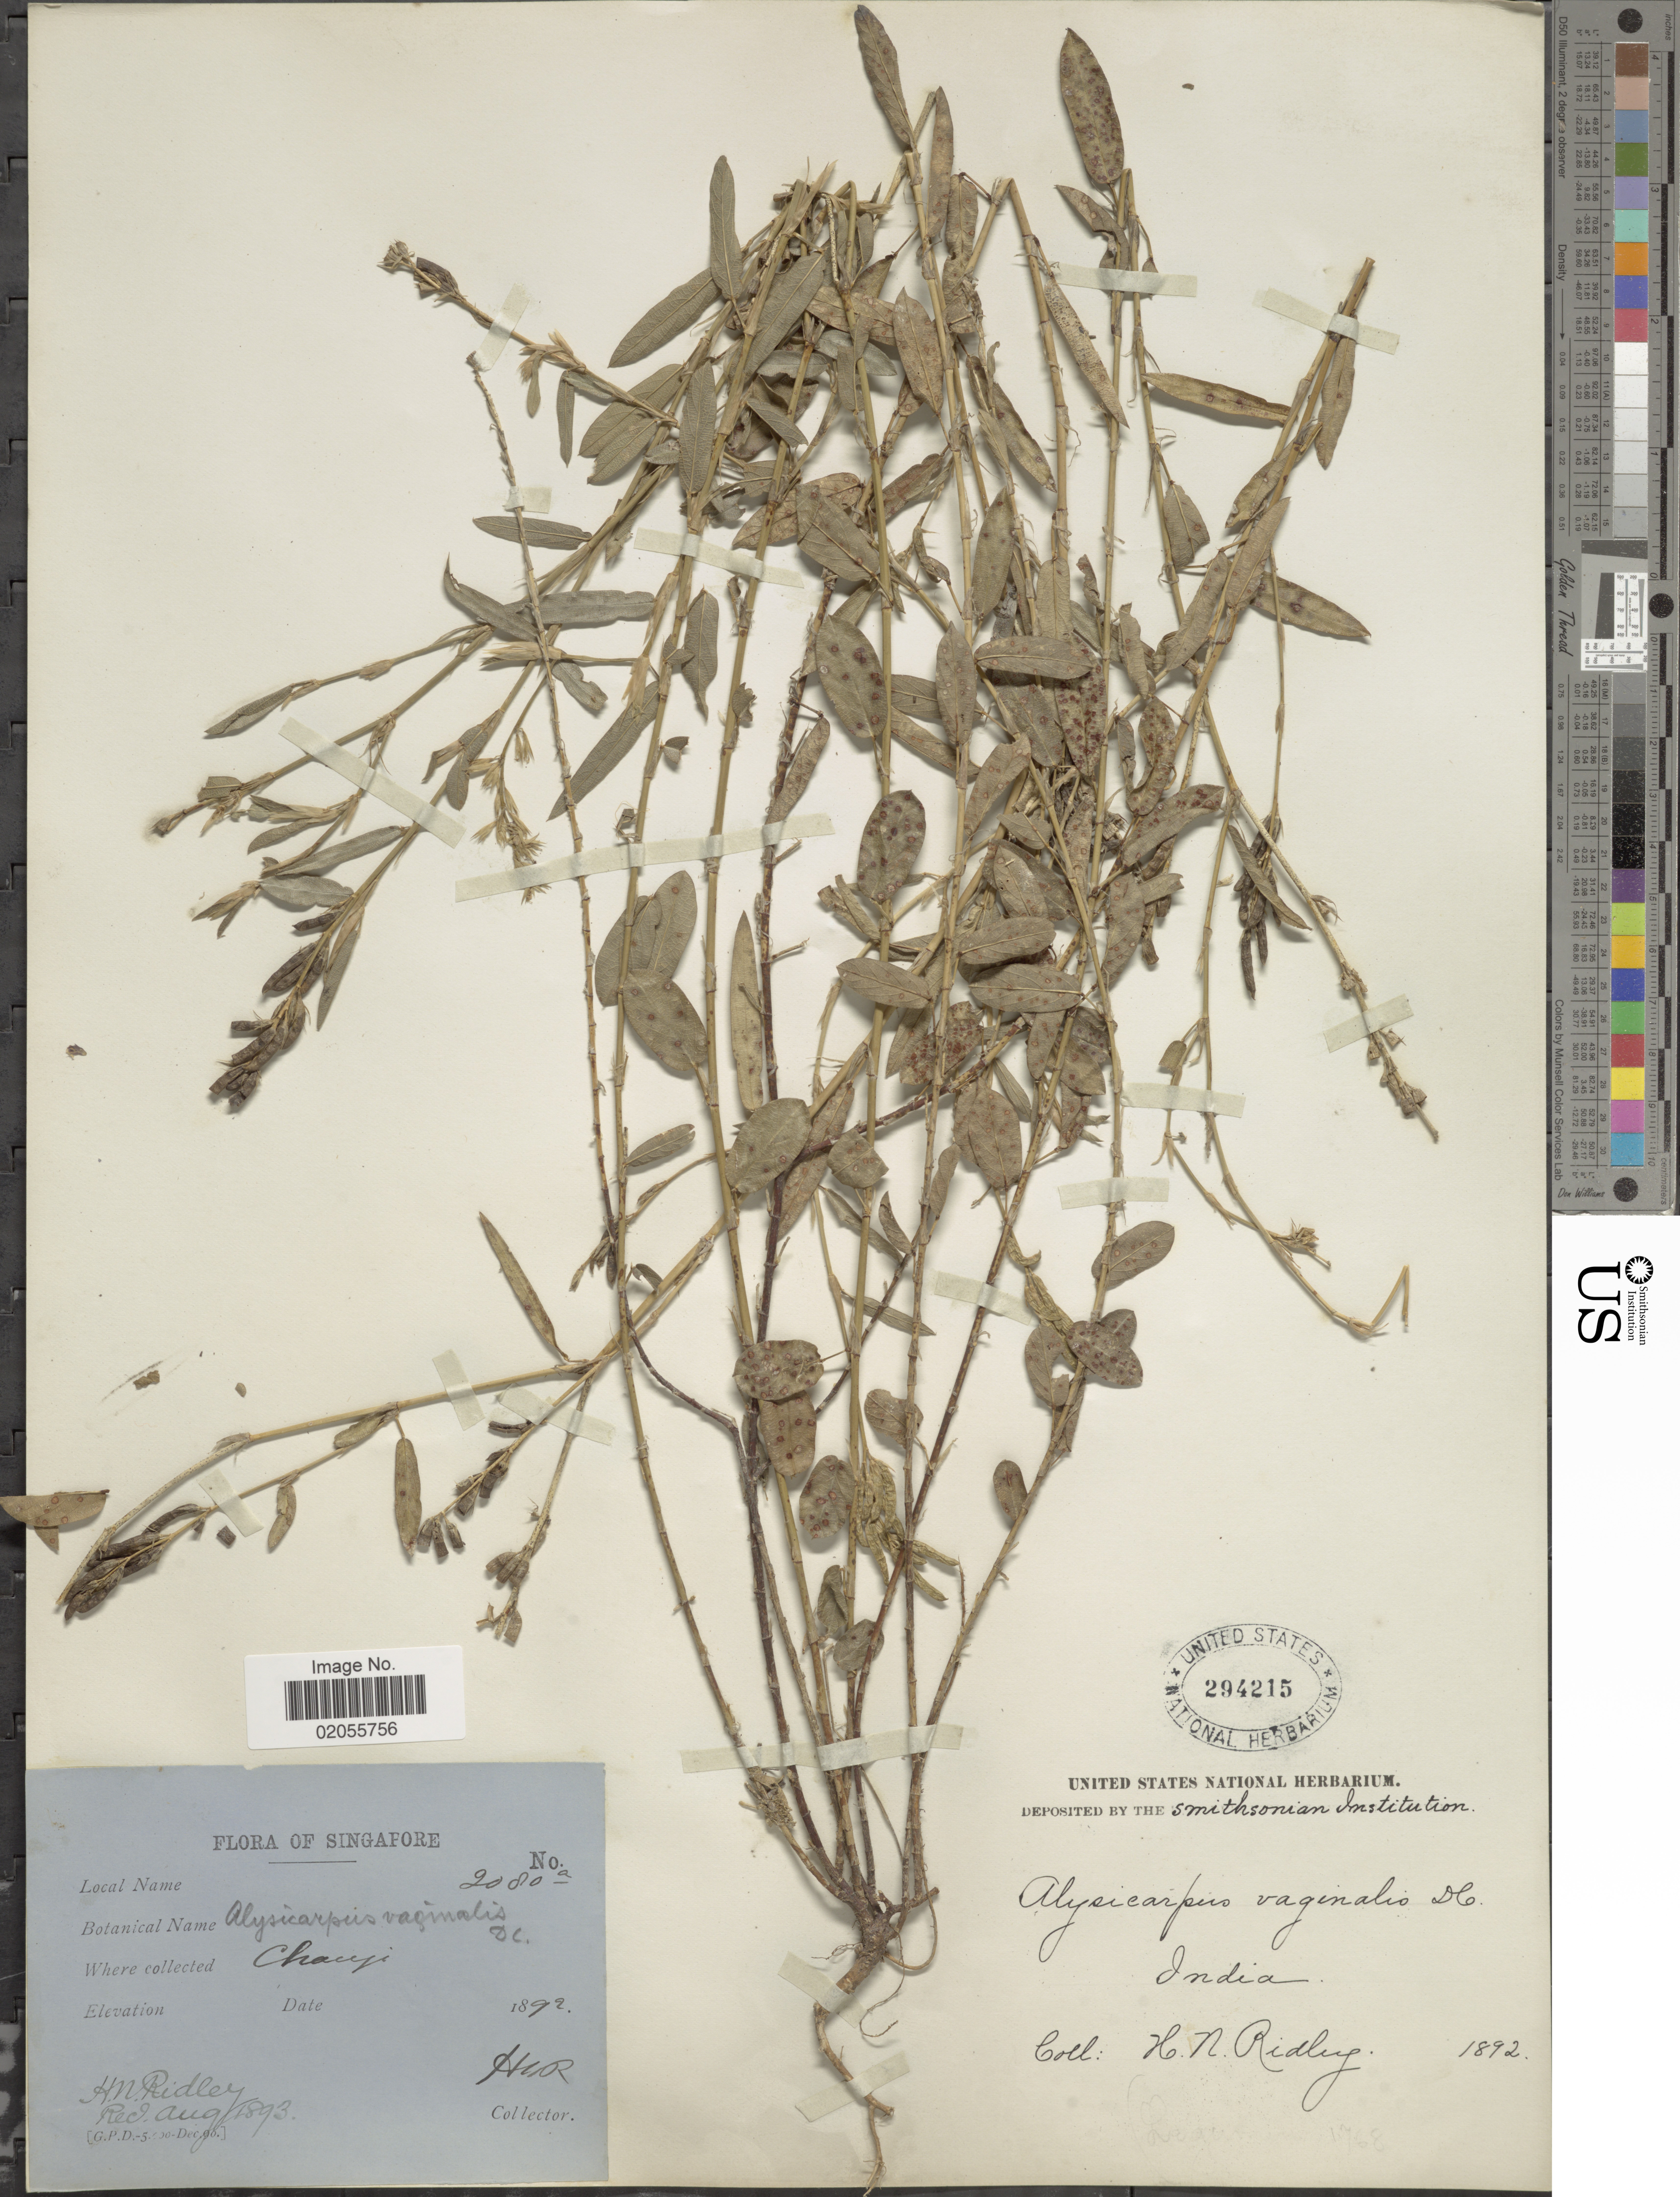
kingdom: Plantae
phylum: Tracheophyta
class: Magnoliopsida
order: Fabales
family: Fabaceae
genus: Alysicarpus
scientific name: Alysicarpus vaginalis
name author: (L.) DC.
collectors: H. N. Ridley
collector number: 2080a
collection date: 1892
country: Singapore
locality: Changi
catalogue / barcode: US 294215